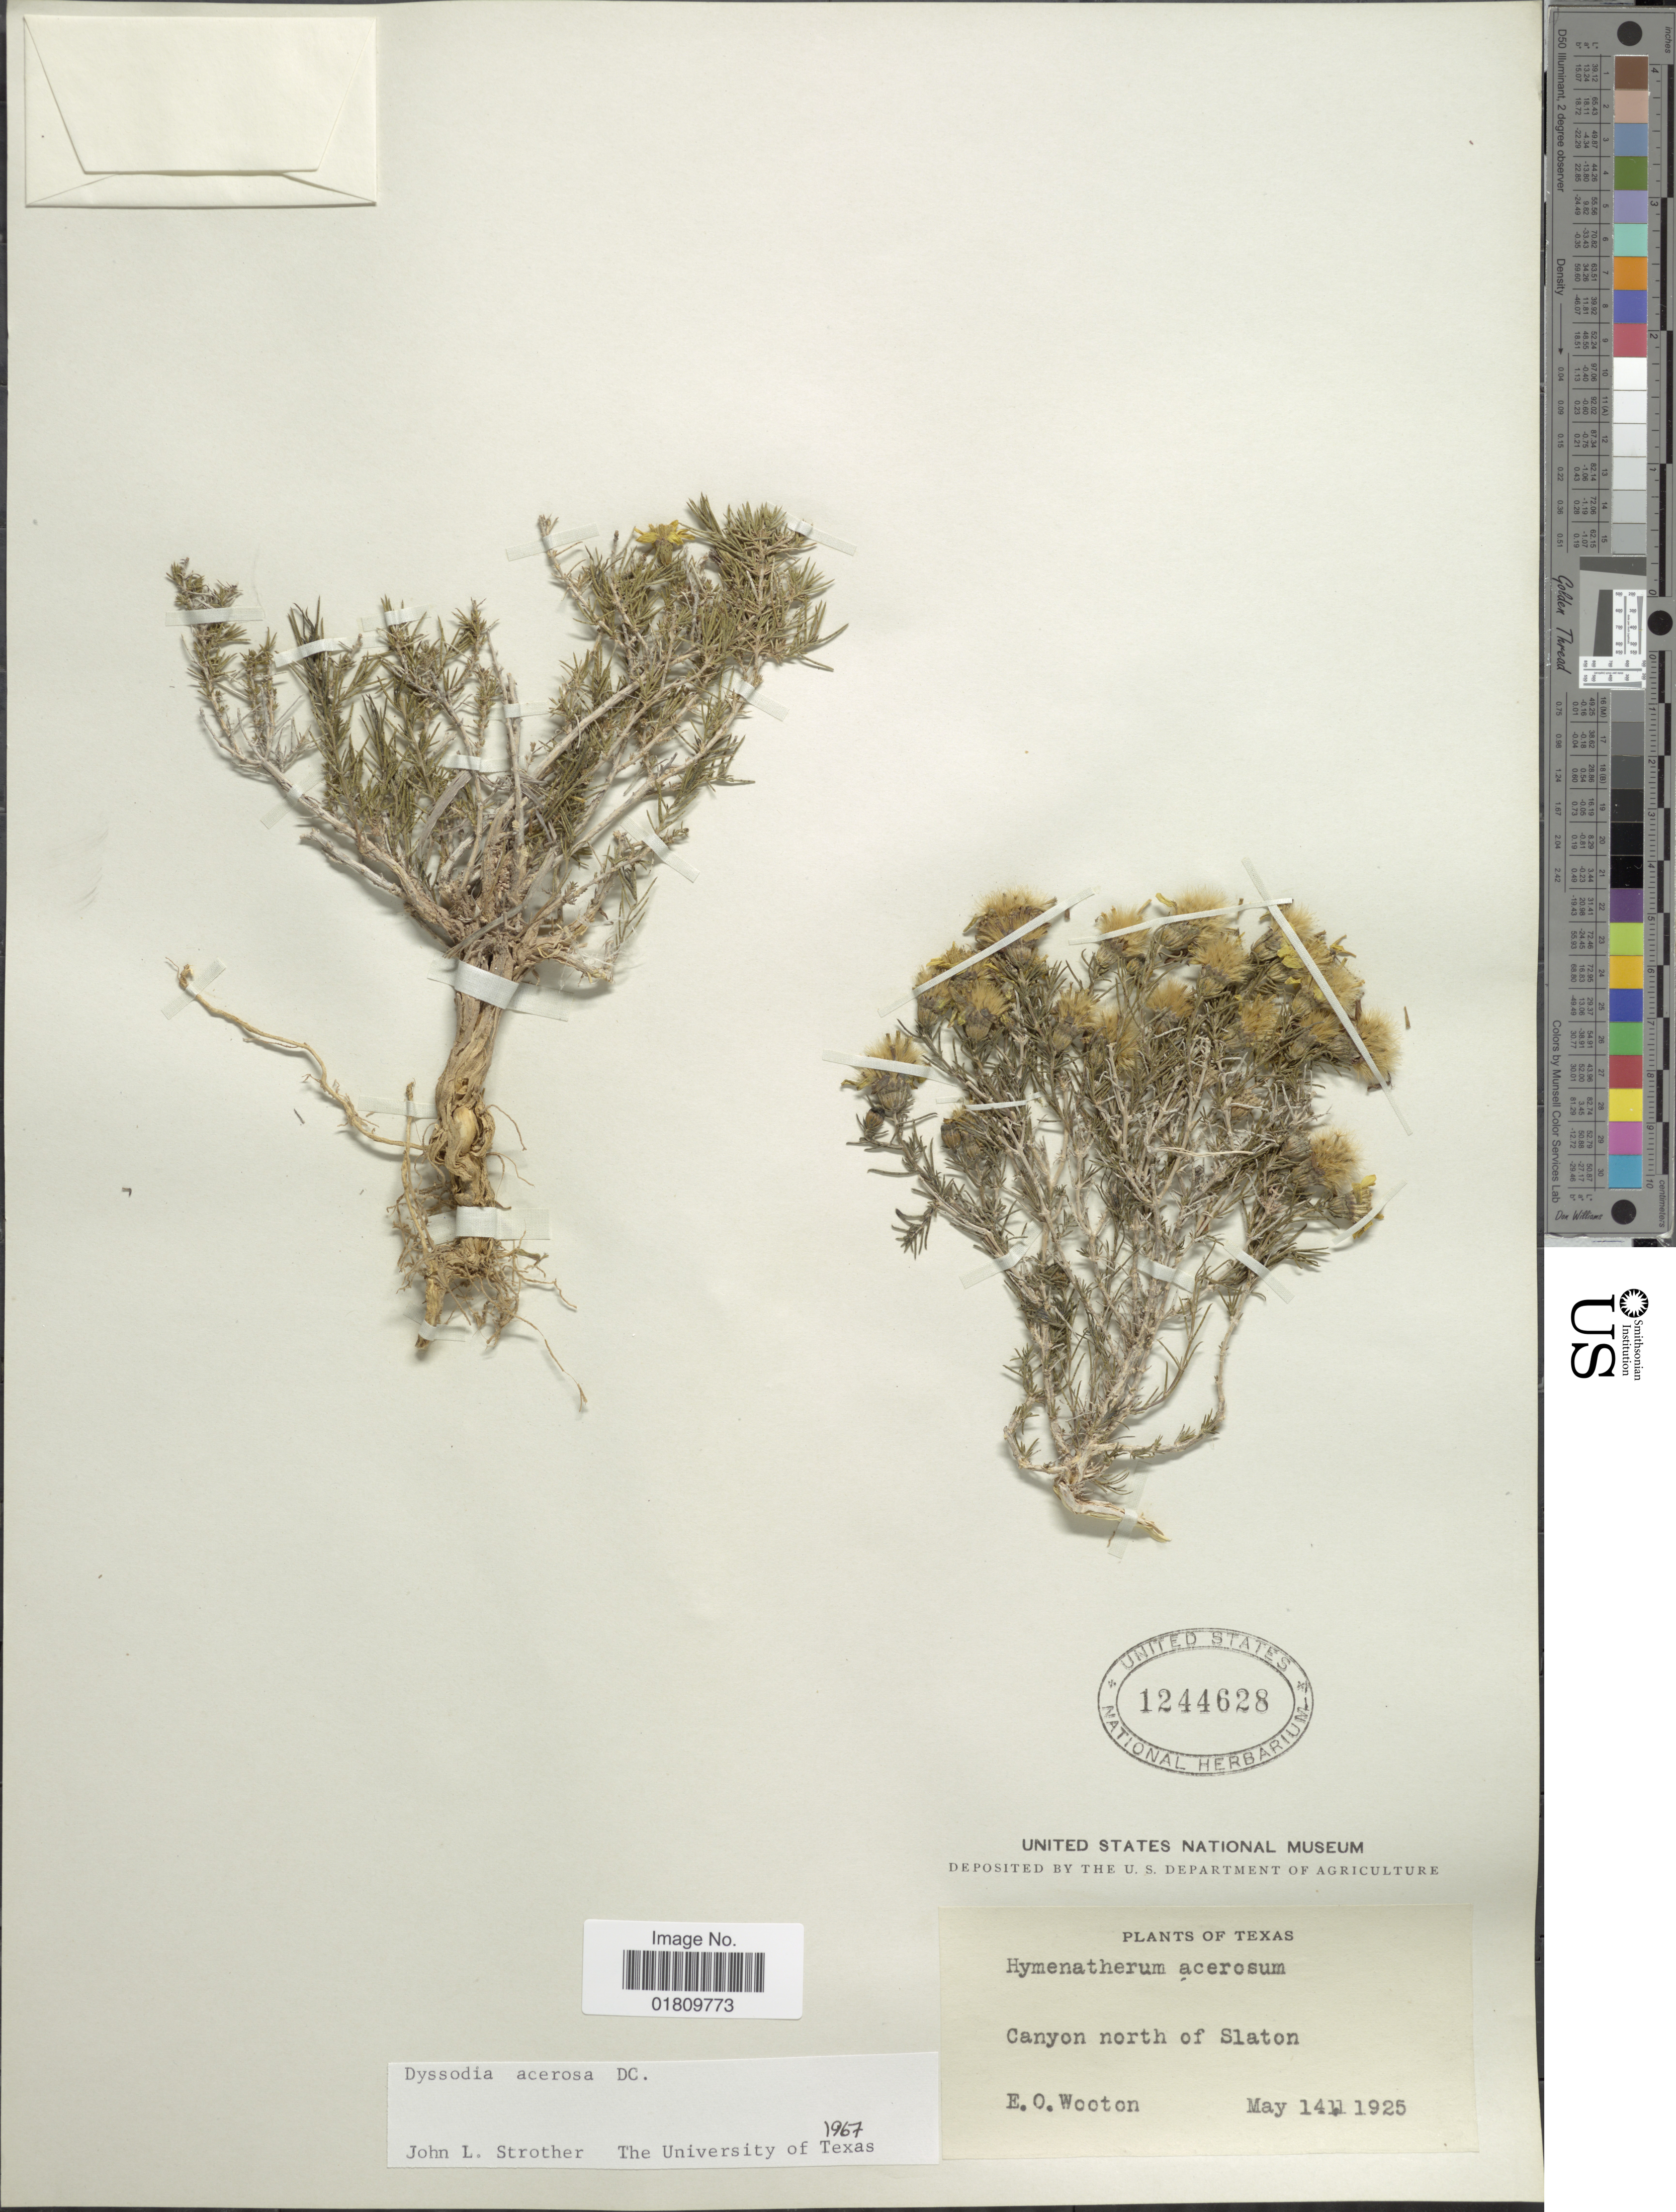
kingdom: Plantae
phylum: Tracheophyta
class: Magnoliopsida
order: Asterales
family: Asteraceae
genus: Thymophylla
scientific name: Thymophylla acerosa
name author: (DC.) Strother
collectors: E. O. Wooton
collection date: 1925-05-14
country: United States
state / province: Texas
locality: Canyon north of Slaton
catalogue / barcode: US 1244628